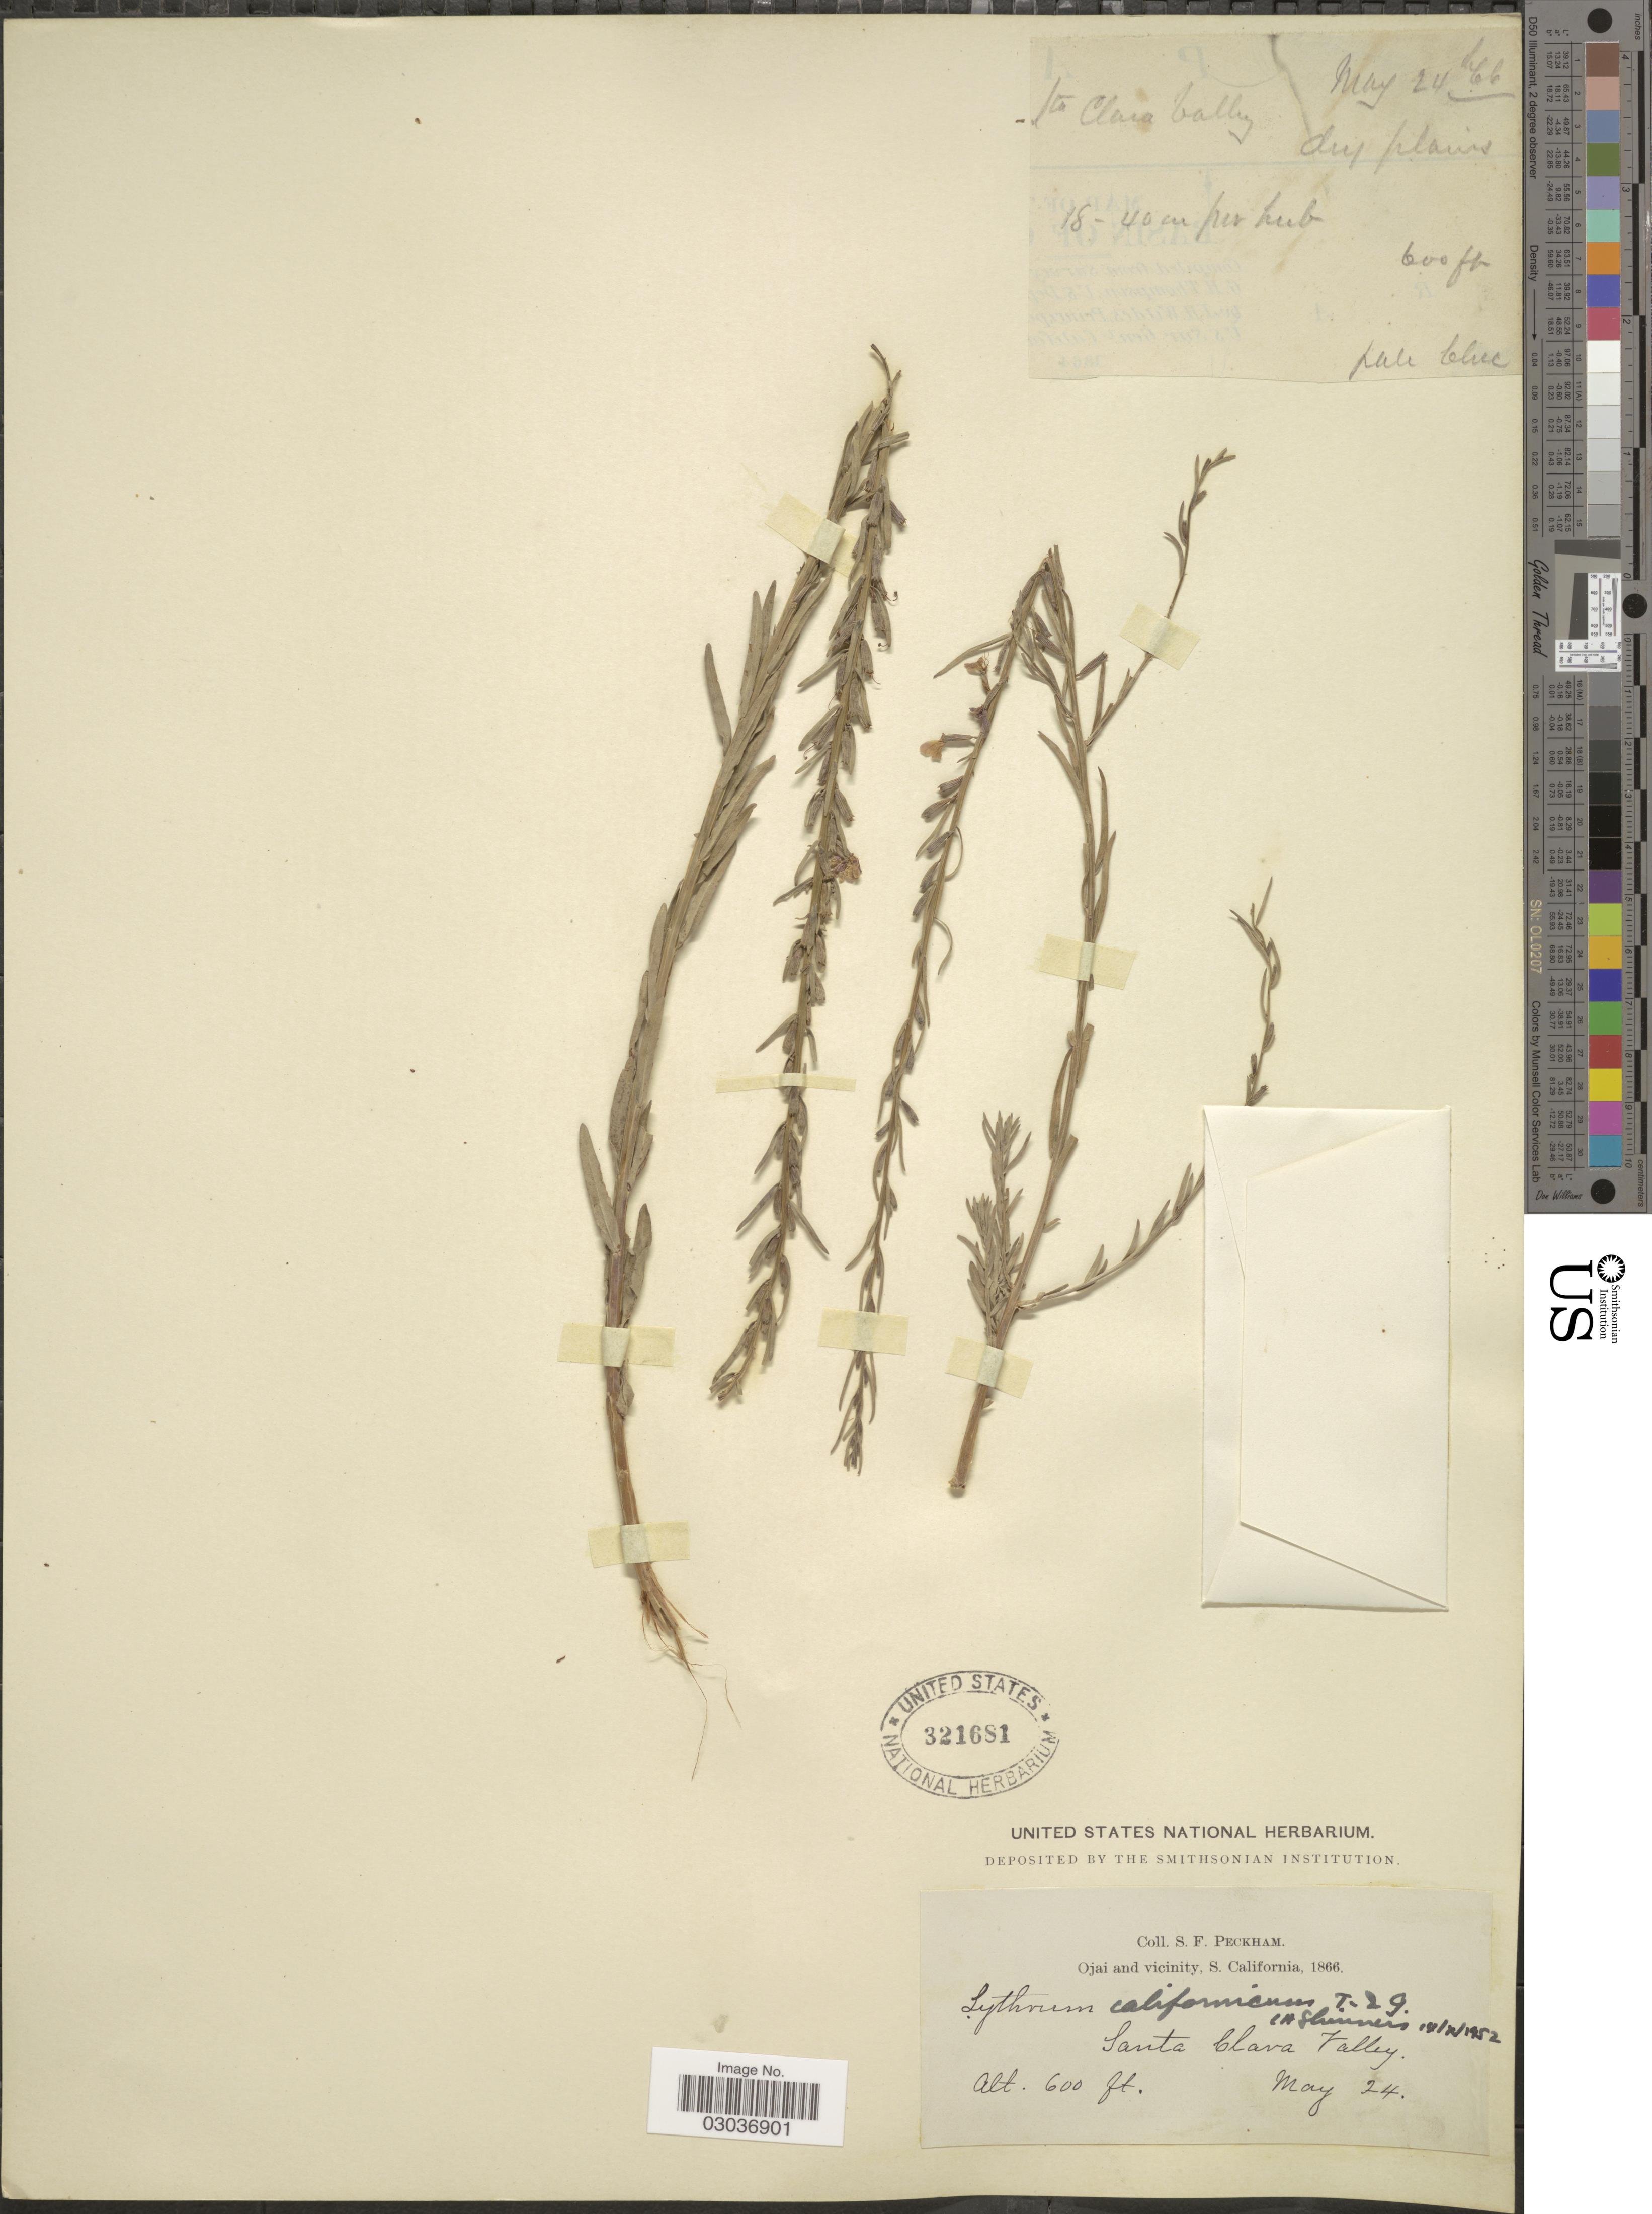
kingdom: Plantae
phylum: Tracheophyta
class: Magnoliopsida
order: Myrtales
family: Lythraceae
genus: Lythrum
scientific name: Lythrum californicum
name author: Torr. & A. Gray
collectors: S. Peckham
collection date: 1866-05-24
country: United States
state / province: California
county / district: Ventura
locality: Ojai and vicinity, S. California, Santa Clara Valley.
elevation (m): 183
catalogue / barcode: US 321681